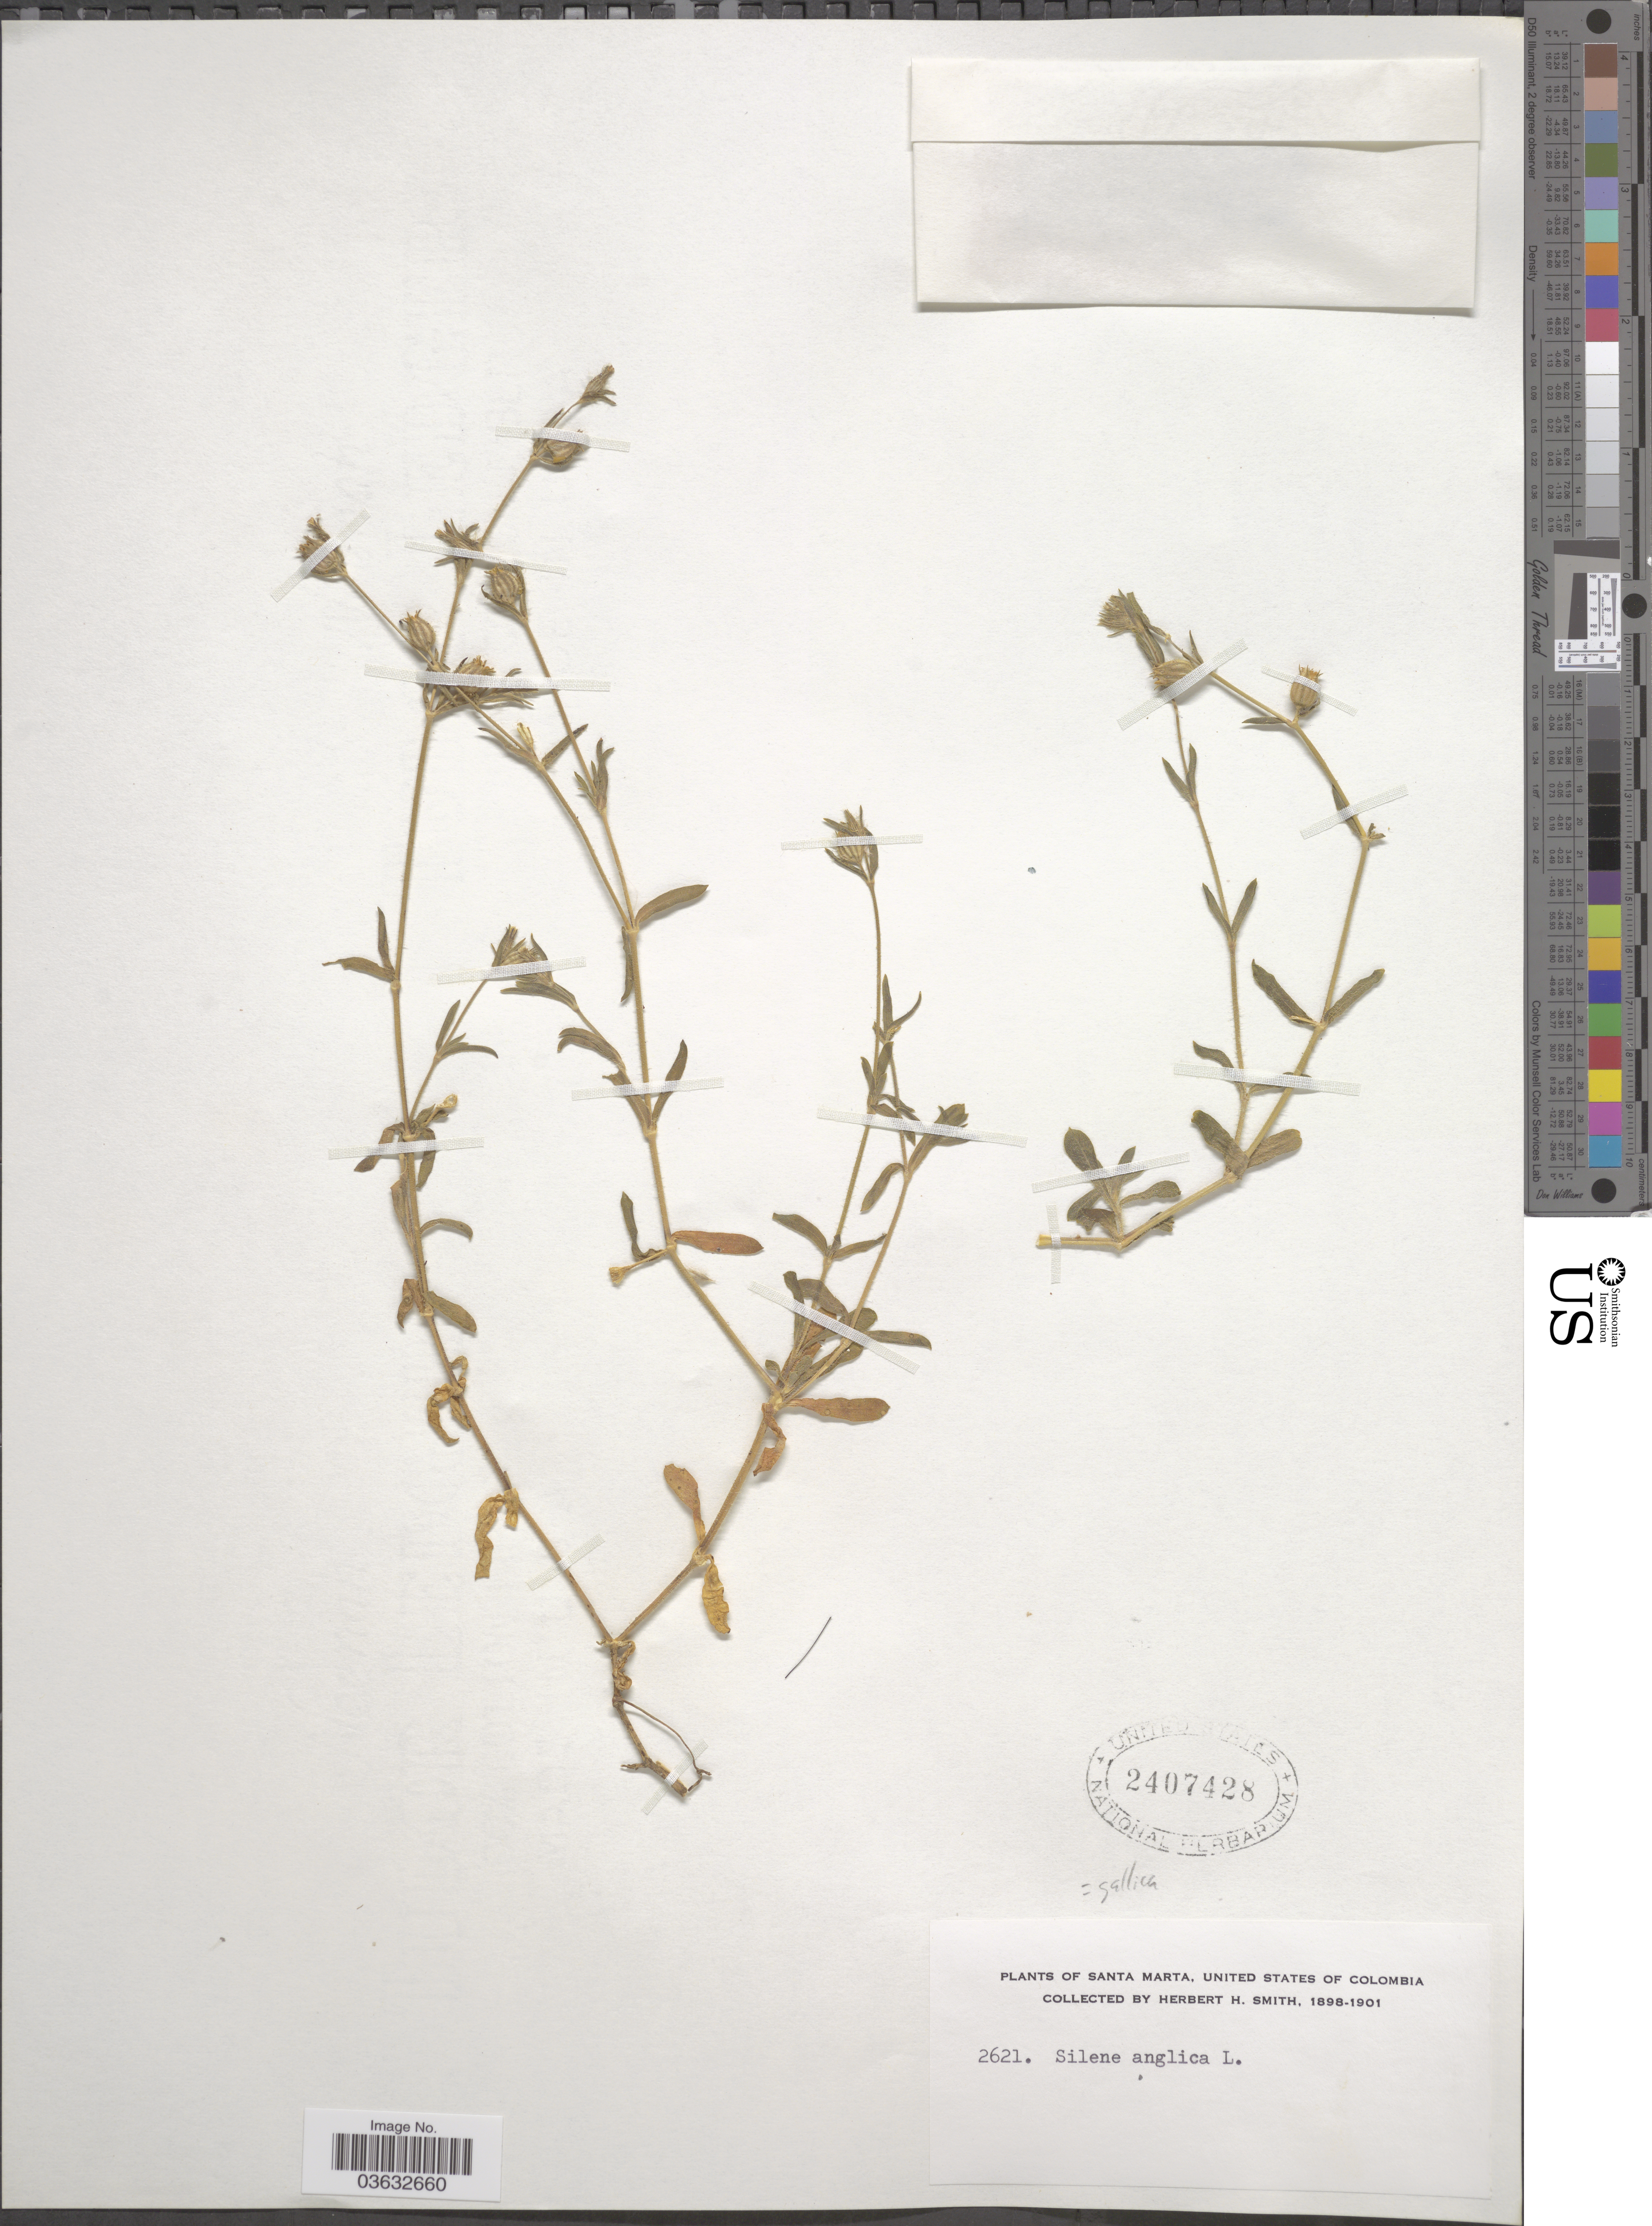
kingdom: Plantae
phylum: Tracheophyta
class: Magnoliopsida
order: Caryophyllales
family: Caryophyllaceae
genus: Silene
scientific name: Silene gallica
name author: L.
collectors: Herbert H. Smith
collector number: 2621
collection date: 1898/1901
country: Colombia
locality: Santa Marta, United States of Colombia.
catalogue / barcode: US 2407428